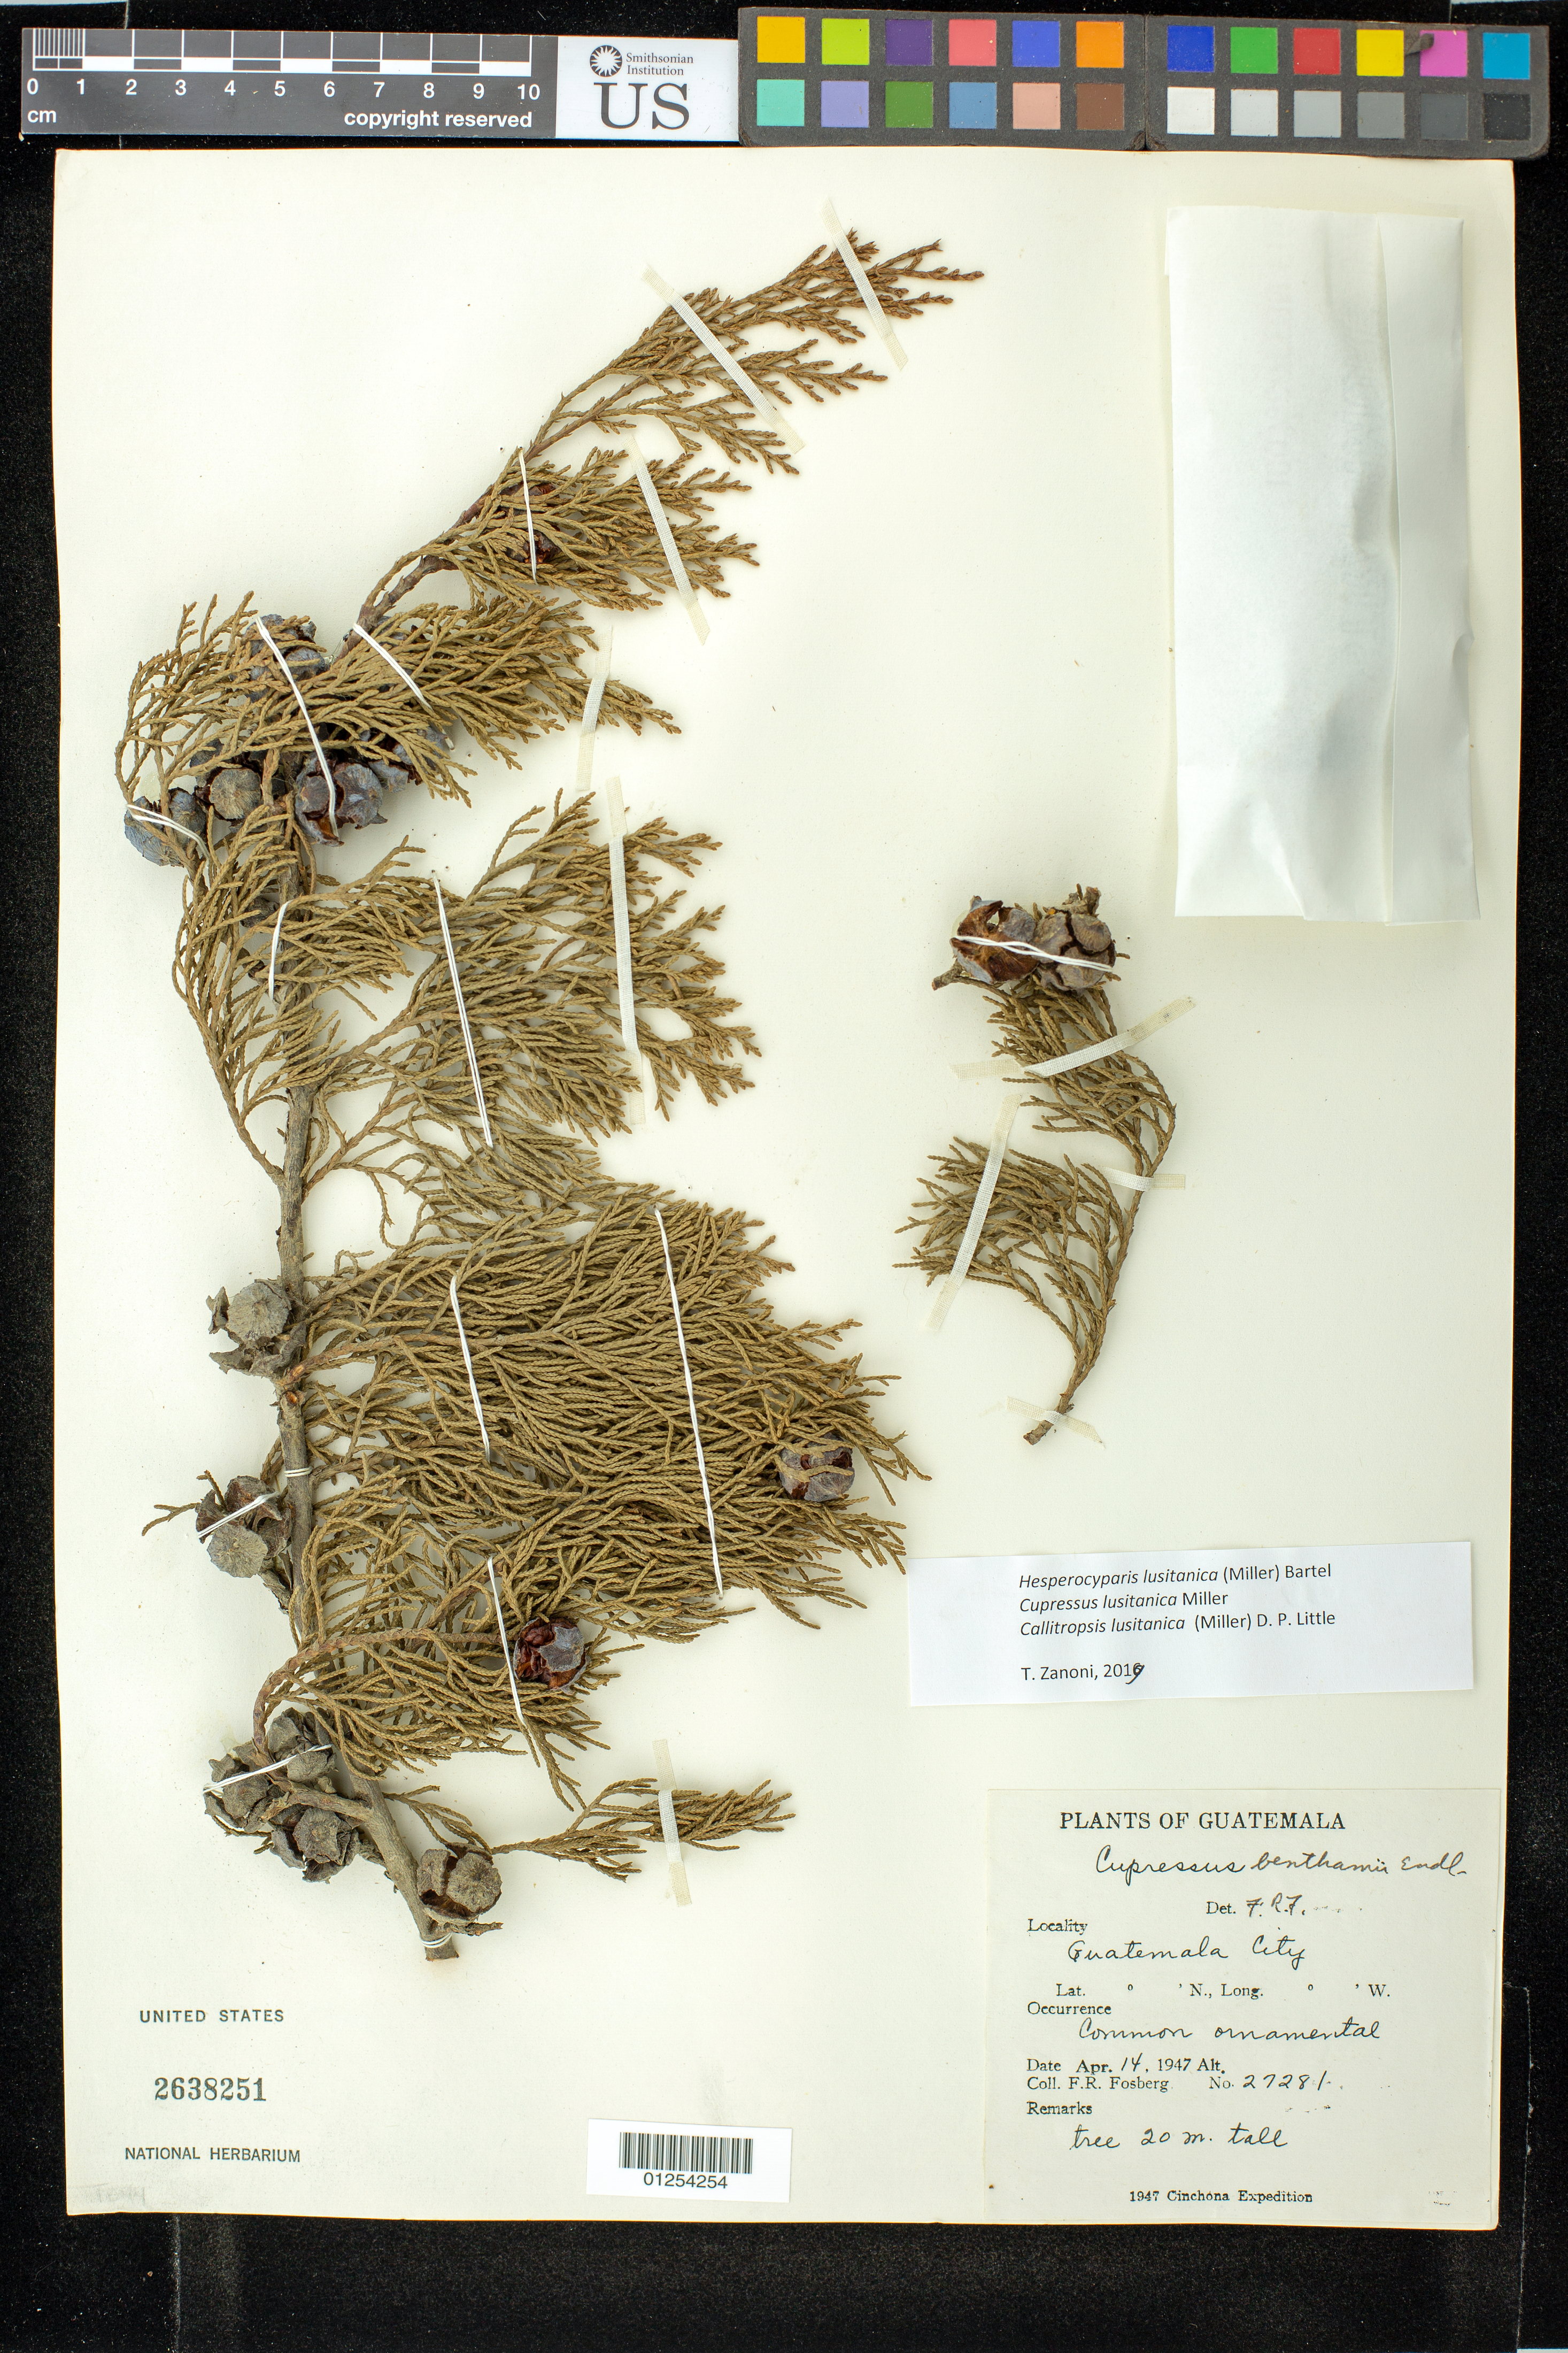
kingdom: Plantae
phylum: Tracheophyta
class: Pinopsida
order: Pinales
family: Cupressaceae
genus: Hesperocyparis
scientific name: Hesperocyparis lusitanica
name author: (Miller) Bartel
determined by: Zanoni, T. A., (NY), New York Botanical Garden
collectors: F. R. Fosberg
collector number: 27281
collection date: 1947-04-14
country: Guatemala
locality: Guatemala City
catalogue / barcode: US 2638251